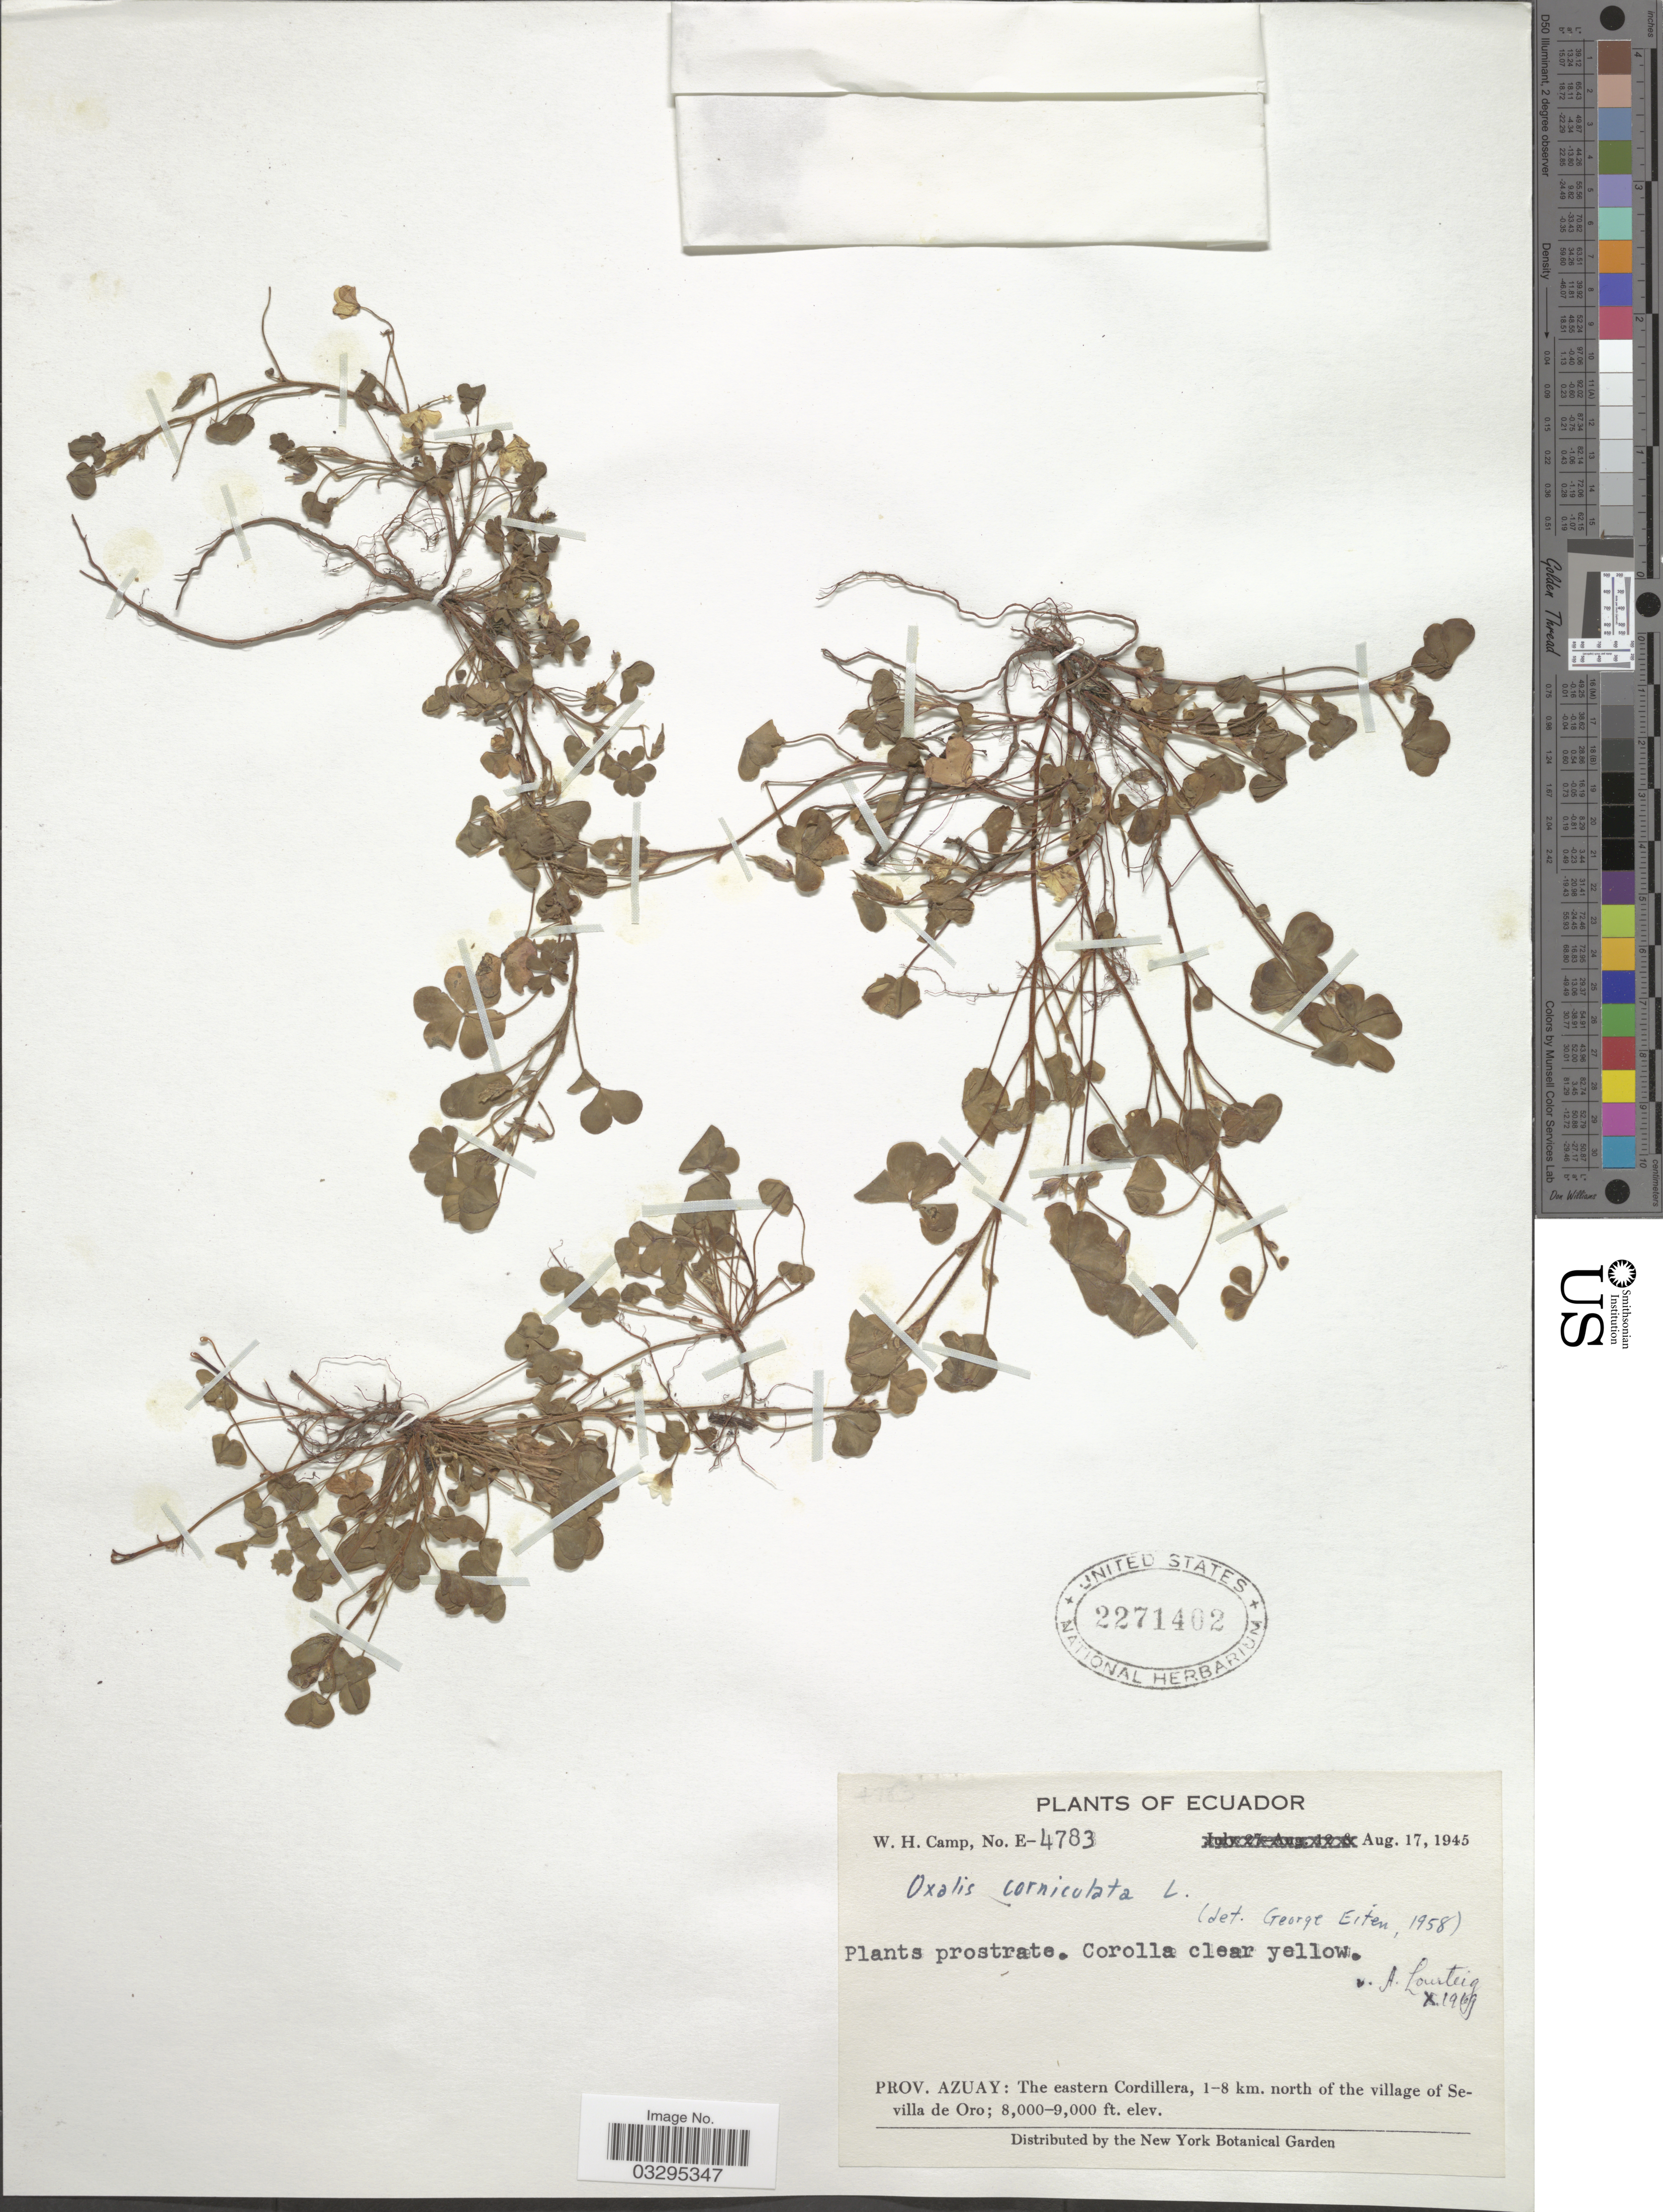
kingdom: Plantae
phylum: Tracheophyta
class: Magnoliopsida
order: Oxalidales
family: Oxalidaceae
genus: Oxalis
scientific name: Oxalis corniculata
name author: L.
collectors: W. H. Camp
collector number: E-4783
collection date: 1945-08-17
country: Ecuador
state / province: Azuay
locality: The eastern Cordillera, 1-8 km. north of the village of Sevilla de Oro.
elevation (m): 2438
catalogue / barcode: US 2271402